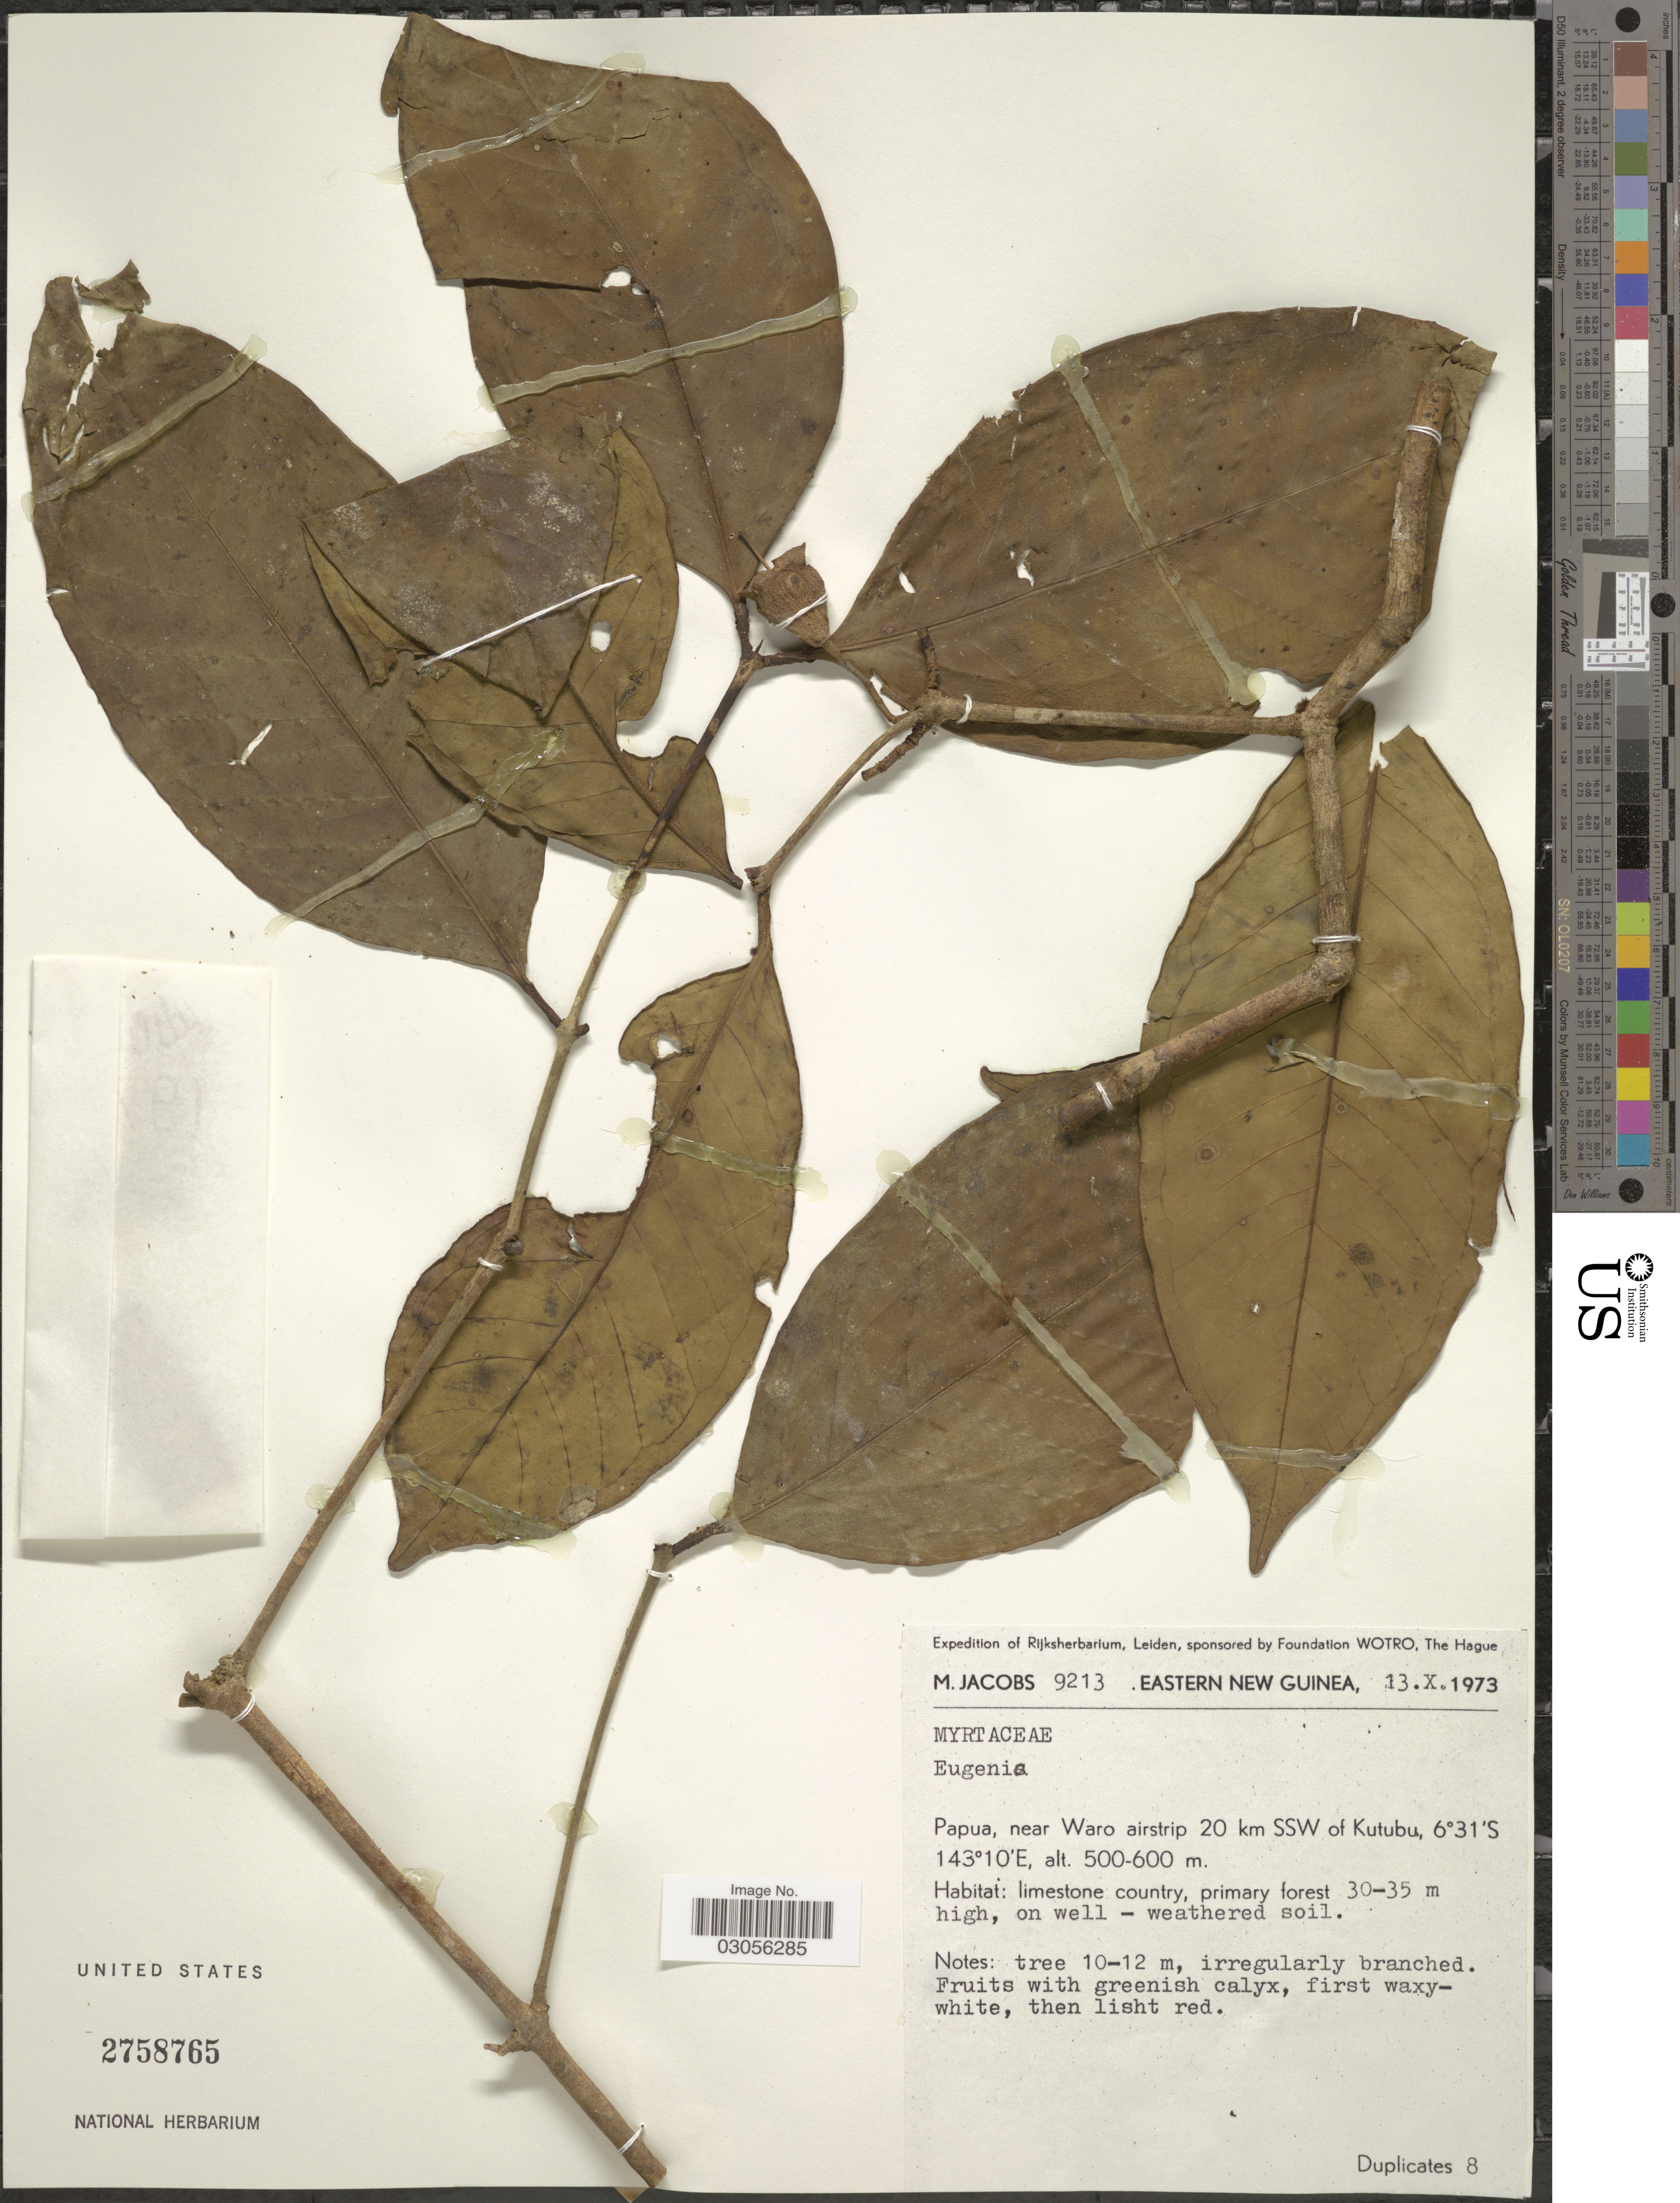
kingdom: Plantae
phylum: Tracheophyta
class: Magnoliopsida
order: Myrtales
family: Myrtaceae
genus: Syzygium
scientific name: Syzygium amplum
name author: T.G. Hartley & L.M. Perry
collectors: M. Jacobs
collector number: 9213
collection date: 1973-10-13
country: Papua New Guinea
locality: Eastern New Guinea. Papua, near Waro airstrip 20 km SSW of Kutubu.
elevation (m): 500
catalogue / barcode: US 2758765